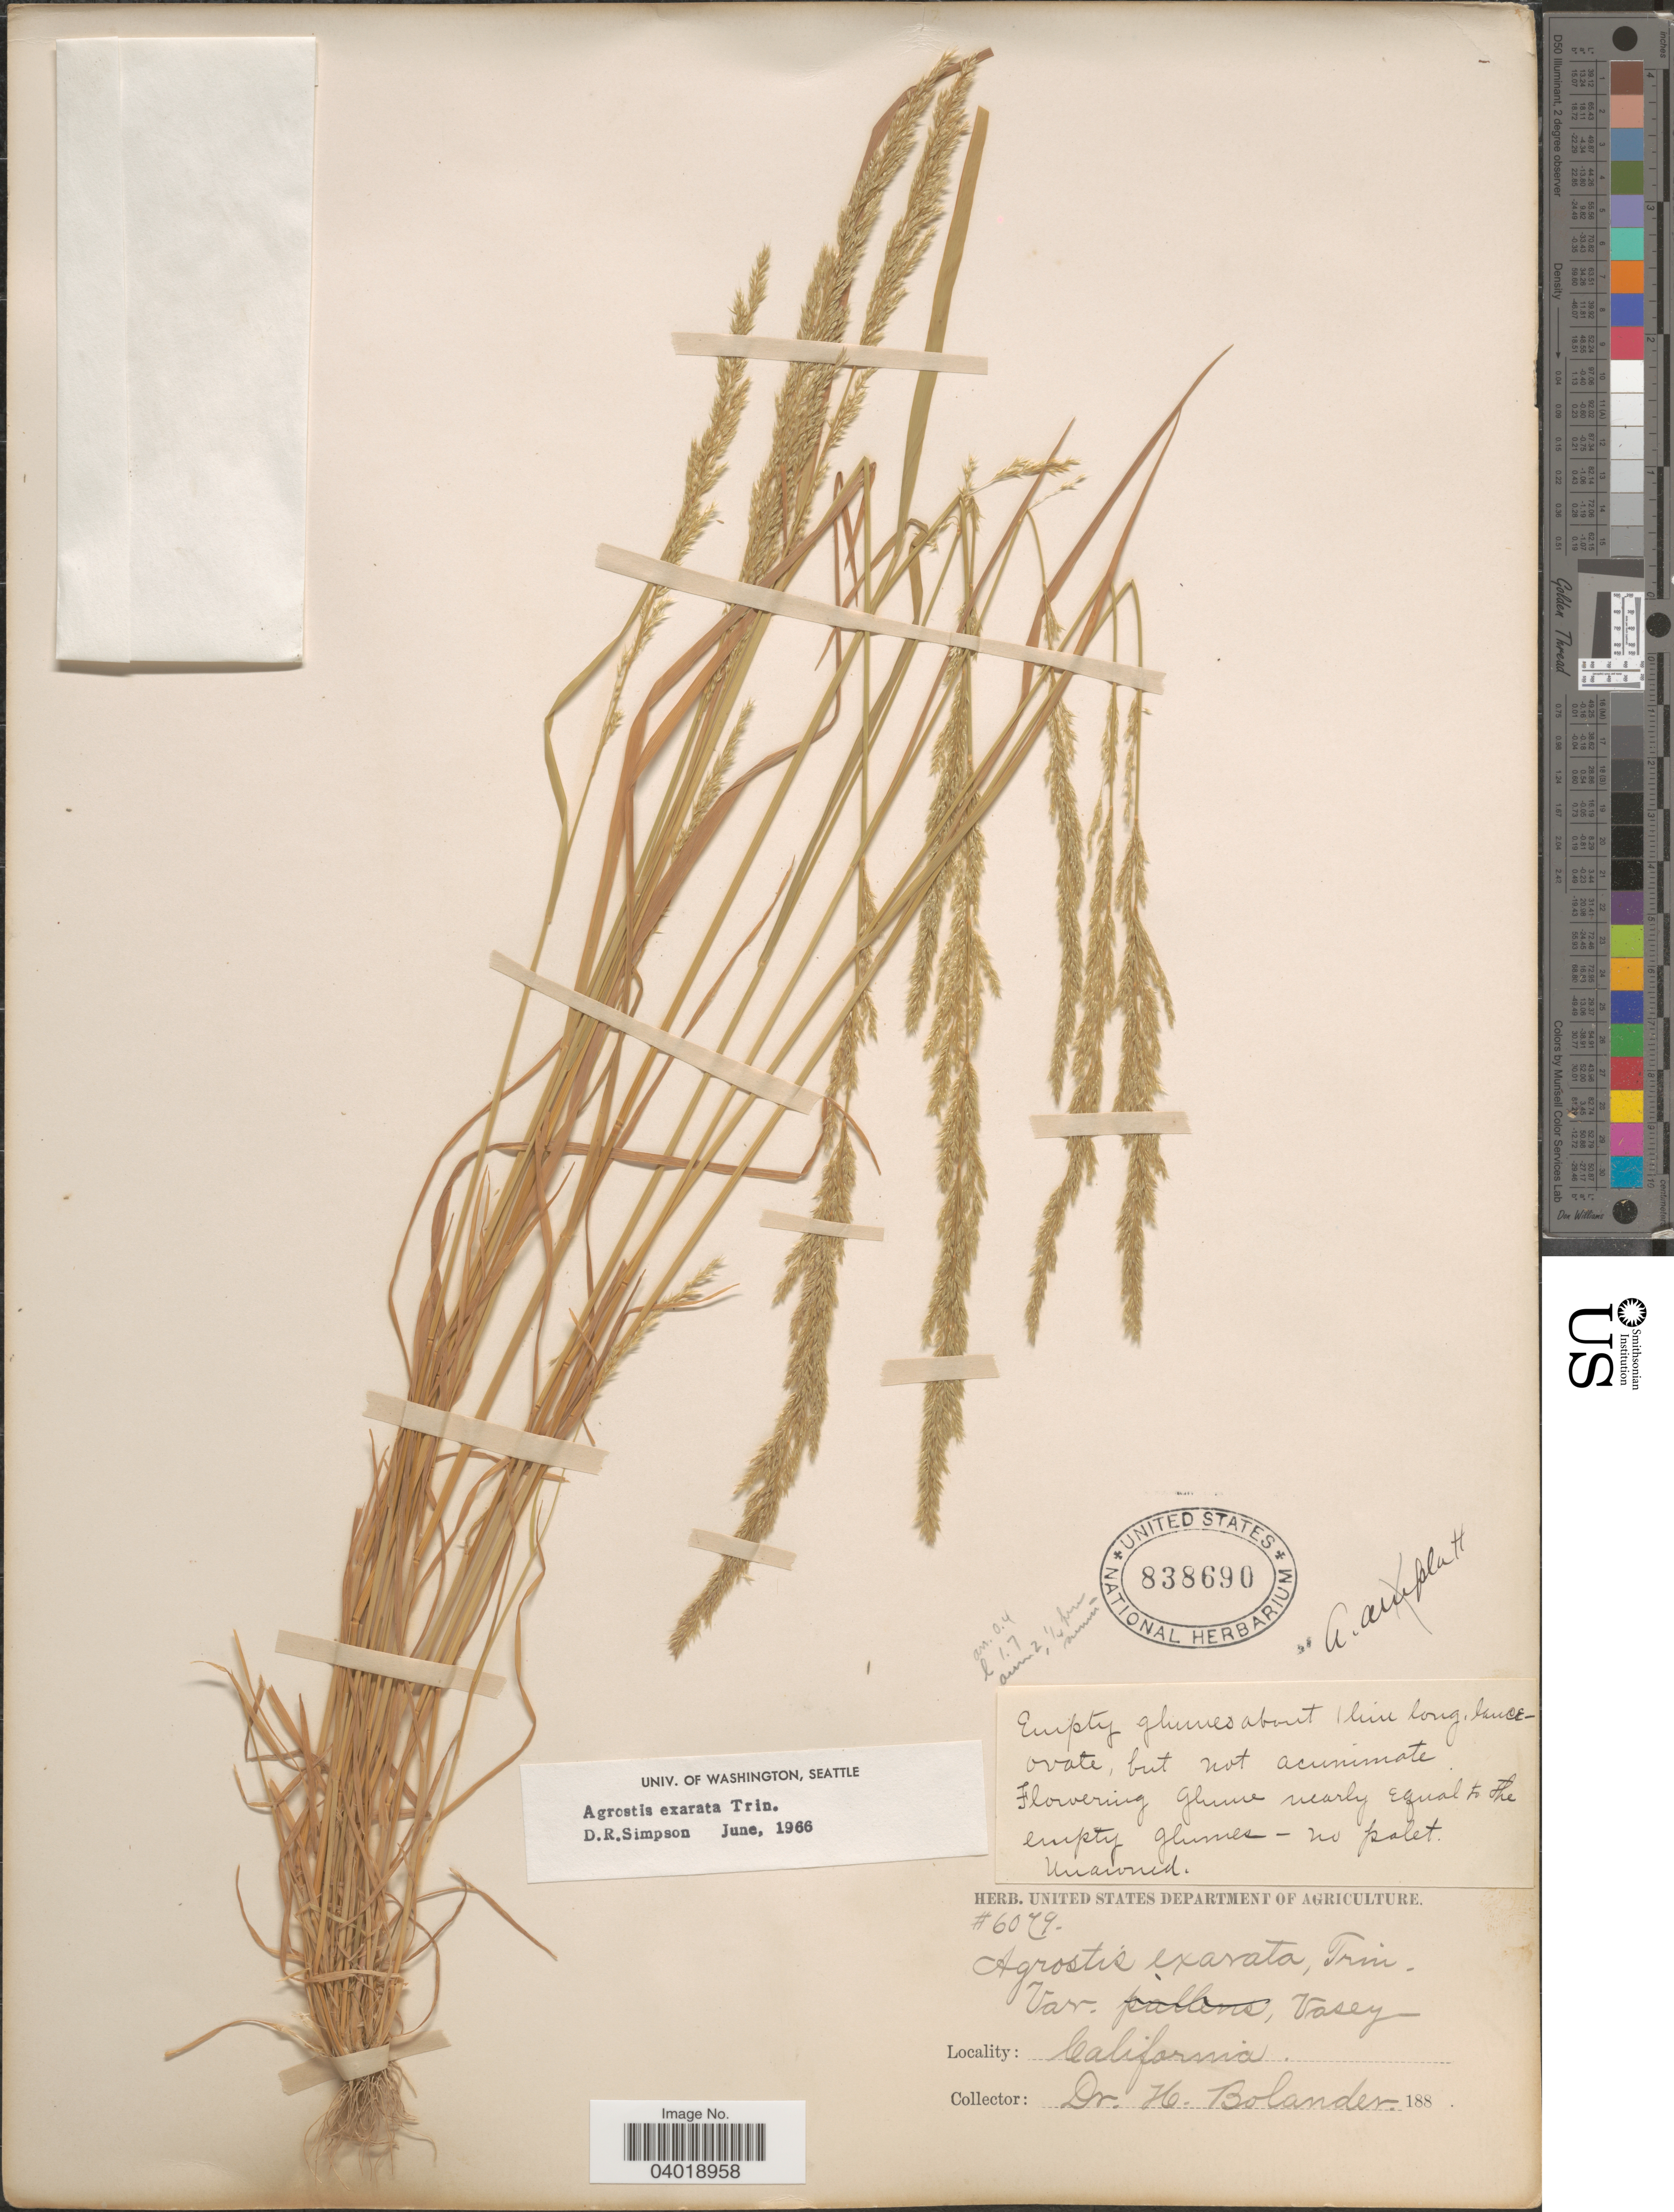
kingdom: Plantae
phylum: Tracheophyta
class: Liliopsida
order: Poales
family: Poaceae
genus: Agrostis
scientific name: Agrostis exarata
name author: Trin.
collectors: H. Bolander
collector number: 6079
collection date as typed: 188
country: United States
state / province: California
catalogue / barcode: US 838690